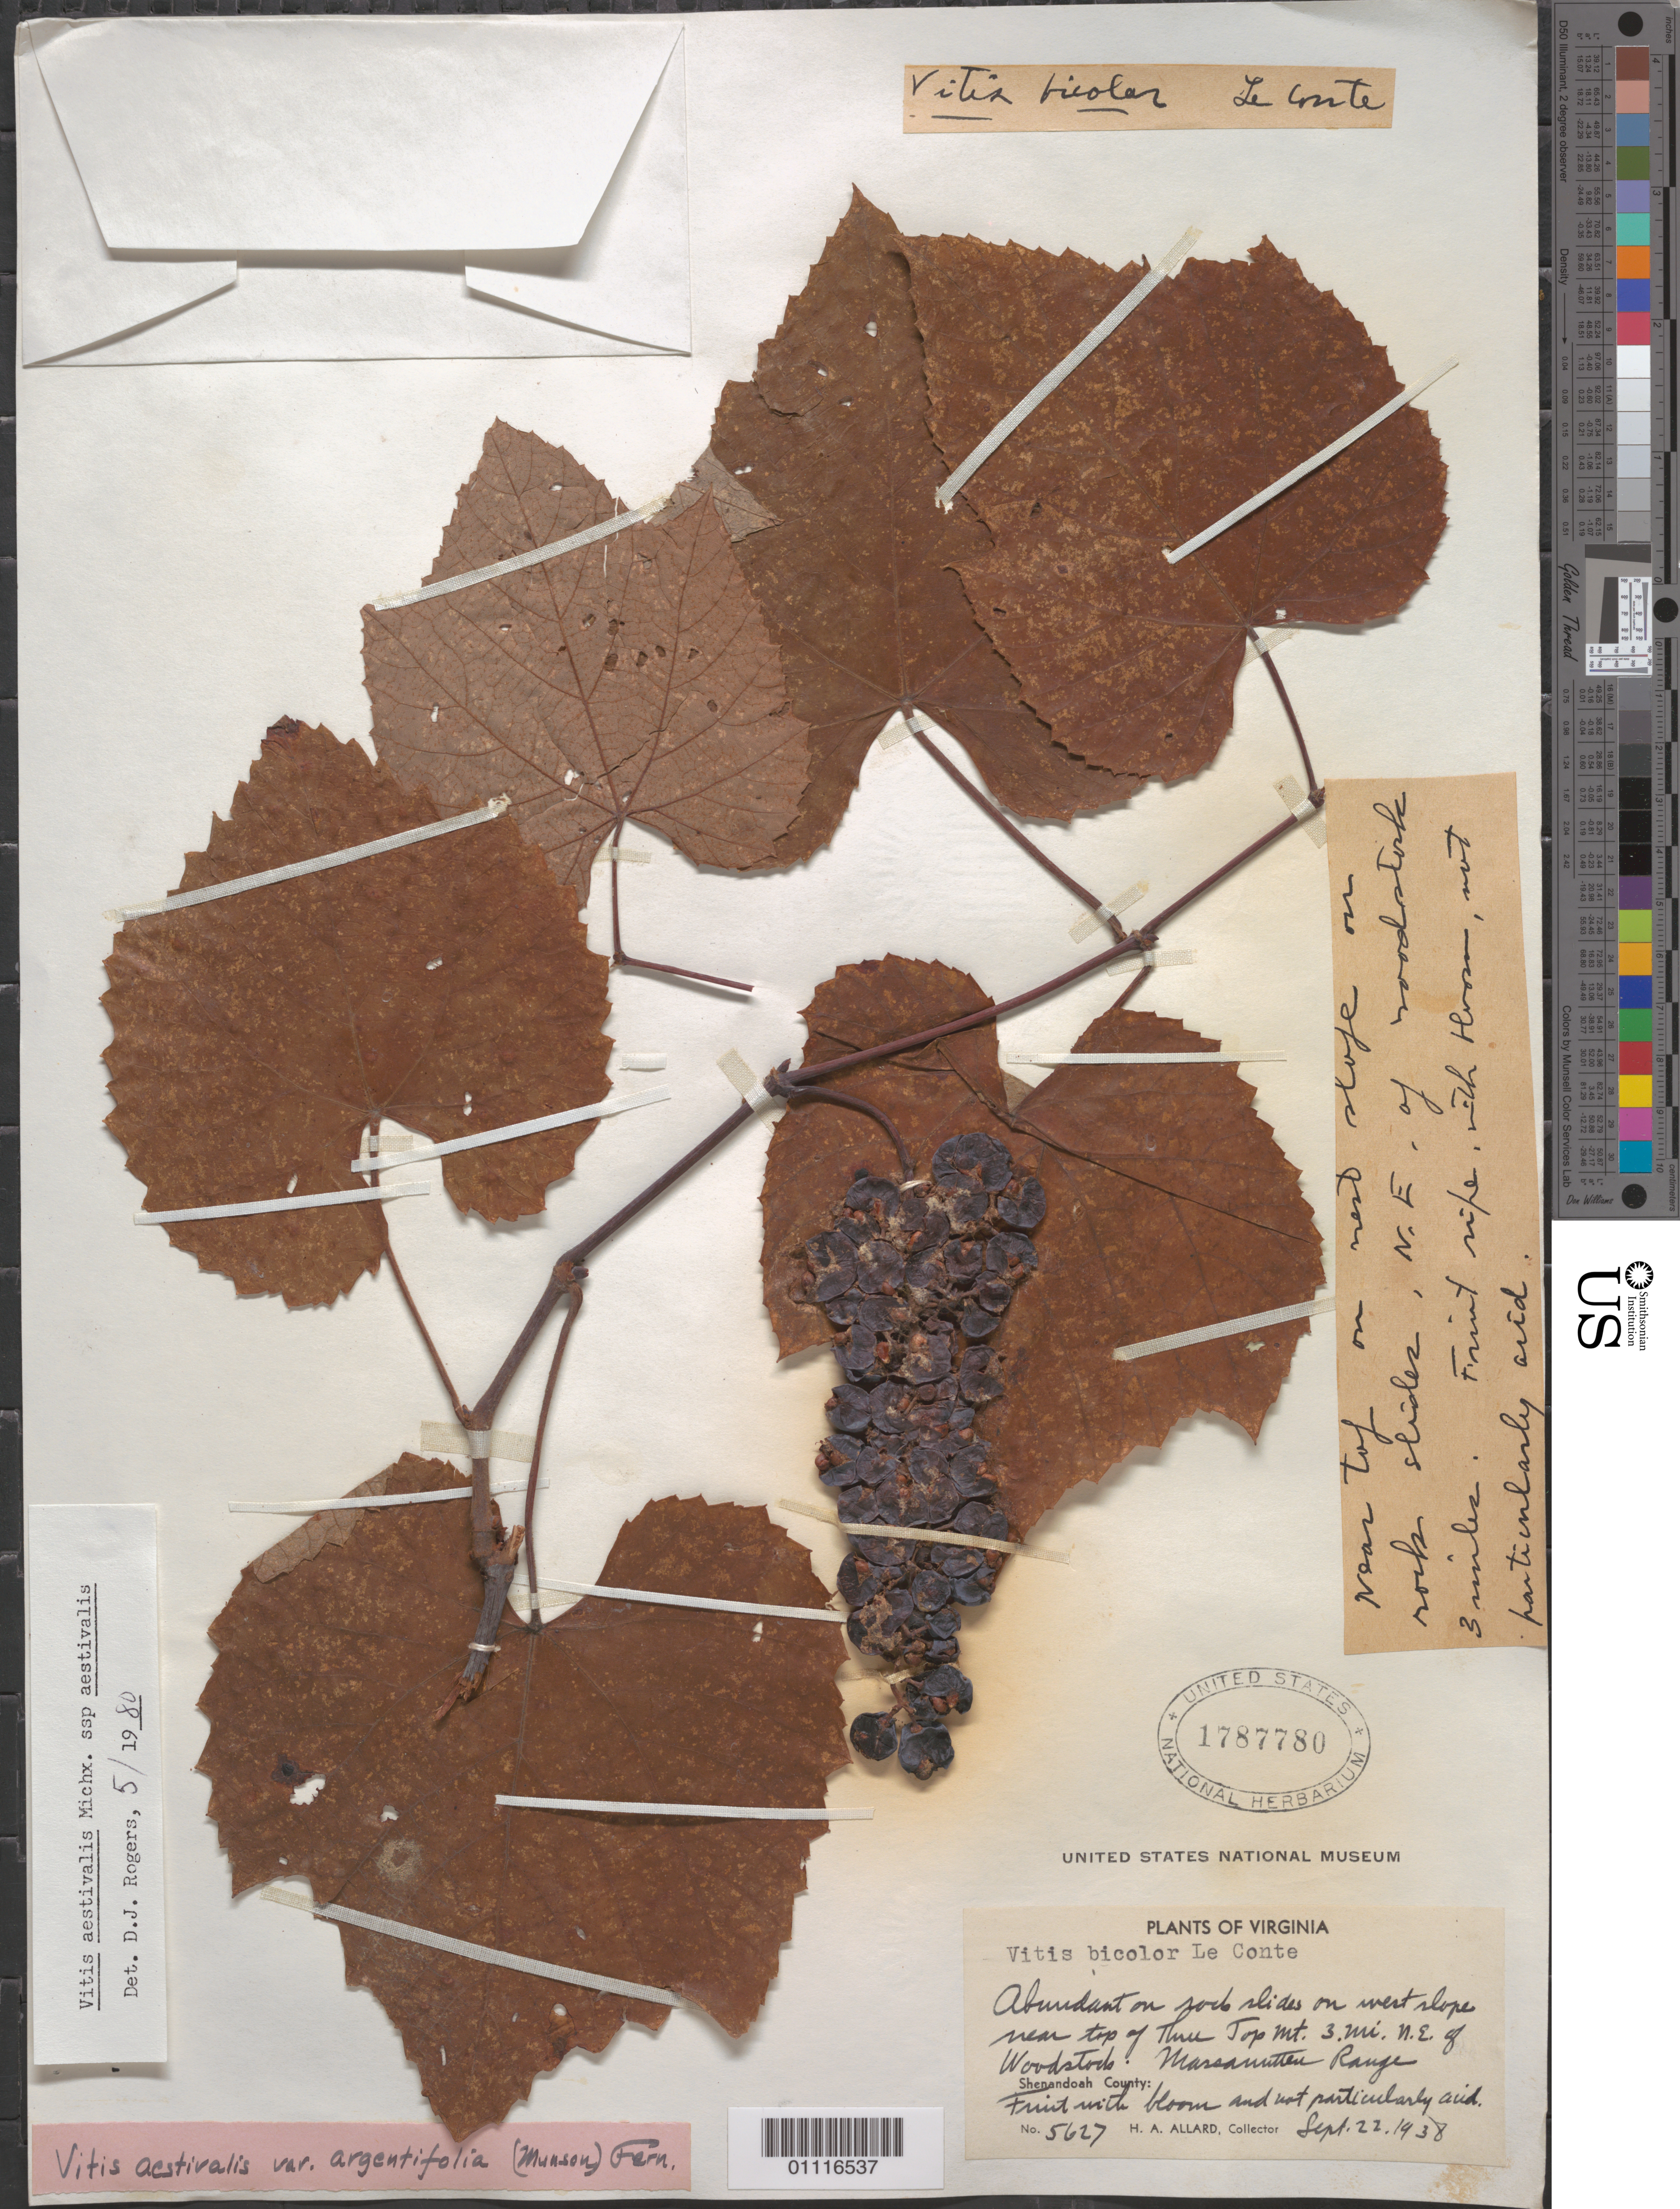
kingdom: Plantae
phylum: Tracheophyta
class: Magnoliopsida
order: Vitales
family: Vitaceae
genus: Vitis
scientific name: Vitis aestivalis subsp. aestivalis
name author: Michx.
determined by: Rogers, D. J.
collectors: H. A. Allard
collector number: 5627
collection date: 1948-09-22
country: United States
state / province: Virginia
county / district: Shenandoah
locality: west slope near top of Thru Top Mt. 3 mi. n.e. of Woodstock. Massanutteu Range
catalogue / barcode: US 1787780